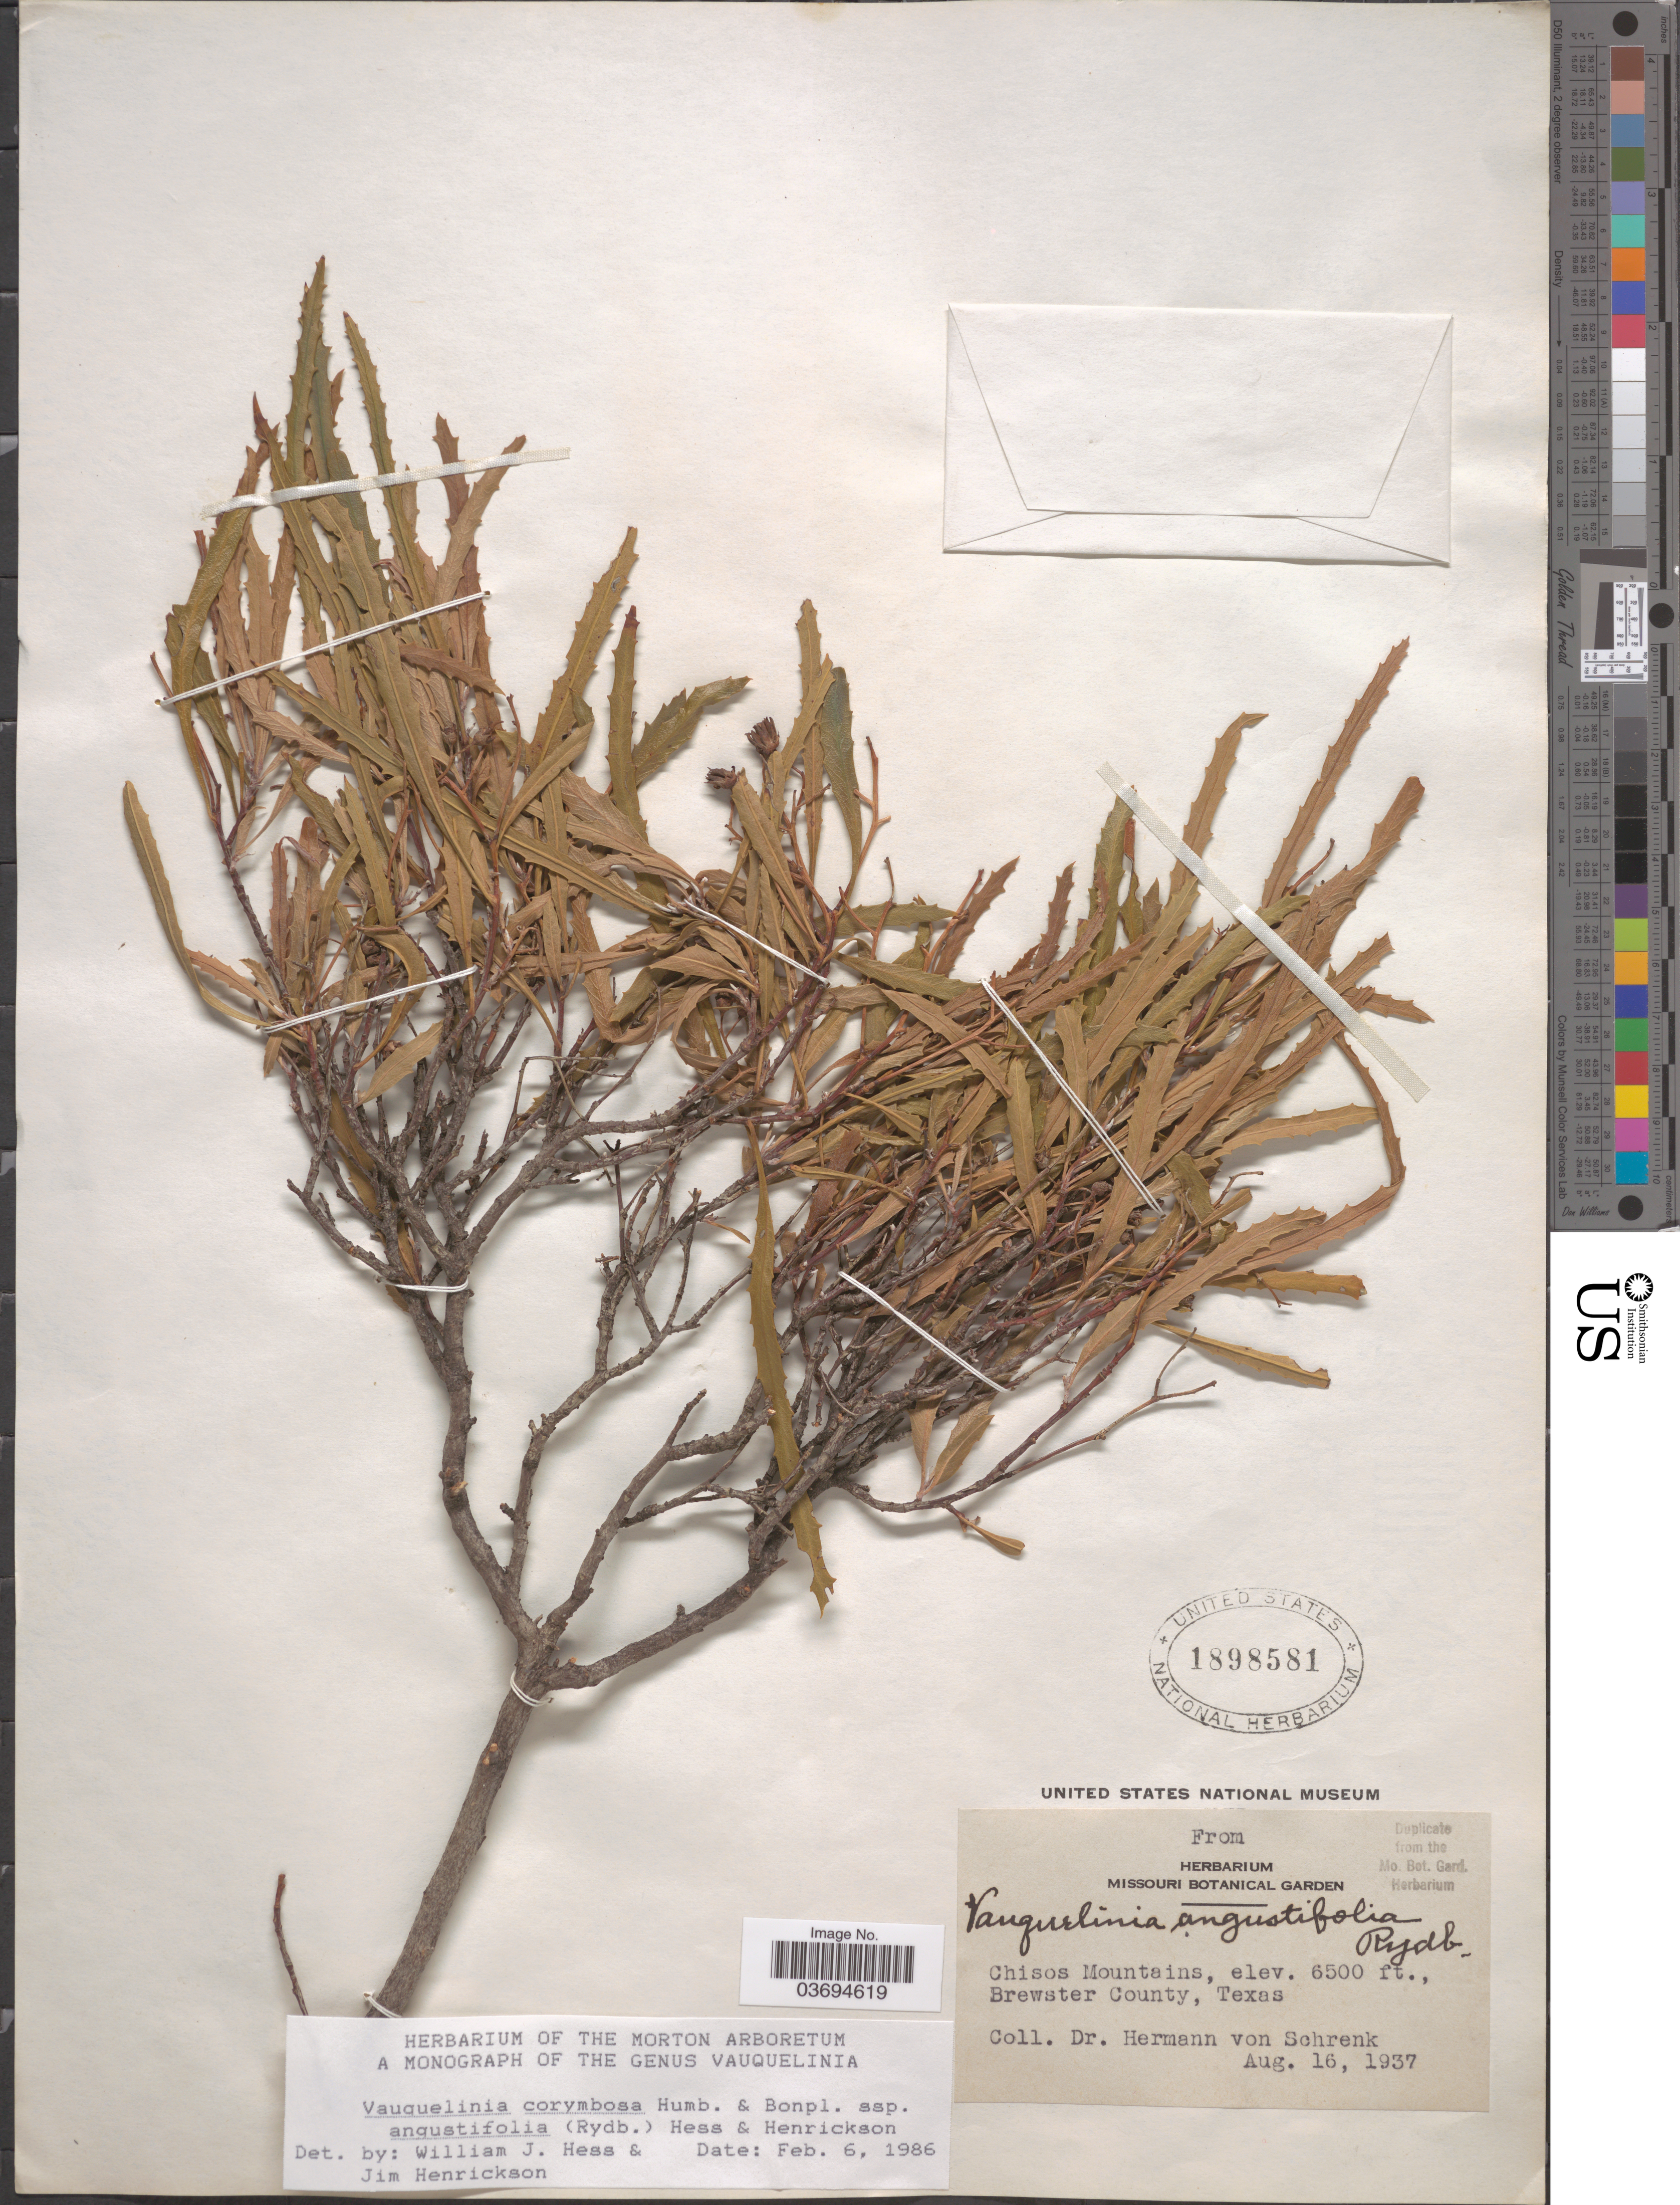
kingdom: Plantae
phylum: Tracheophyta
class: Magnoliopsida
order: Rosales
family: Rosaceae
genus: Vauquelinia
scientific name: Vauquelinia angustifolia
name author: Rydb.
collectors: H. v. Schrenk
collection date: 1937-08-16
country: United States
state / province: Texas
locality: Chisos Mountains, Brewster County.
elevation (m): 1981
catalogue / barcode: US 1898581